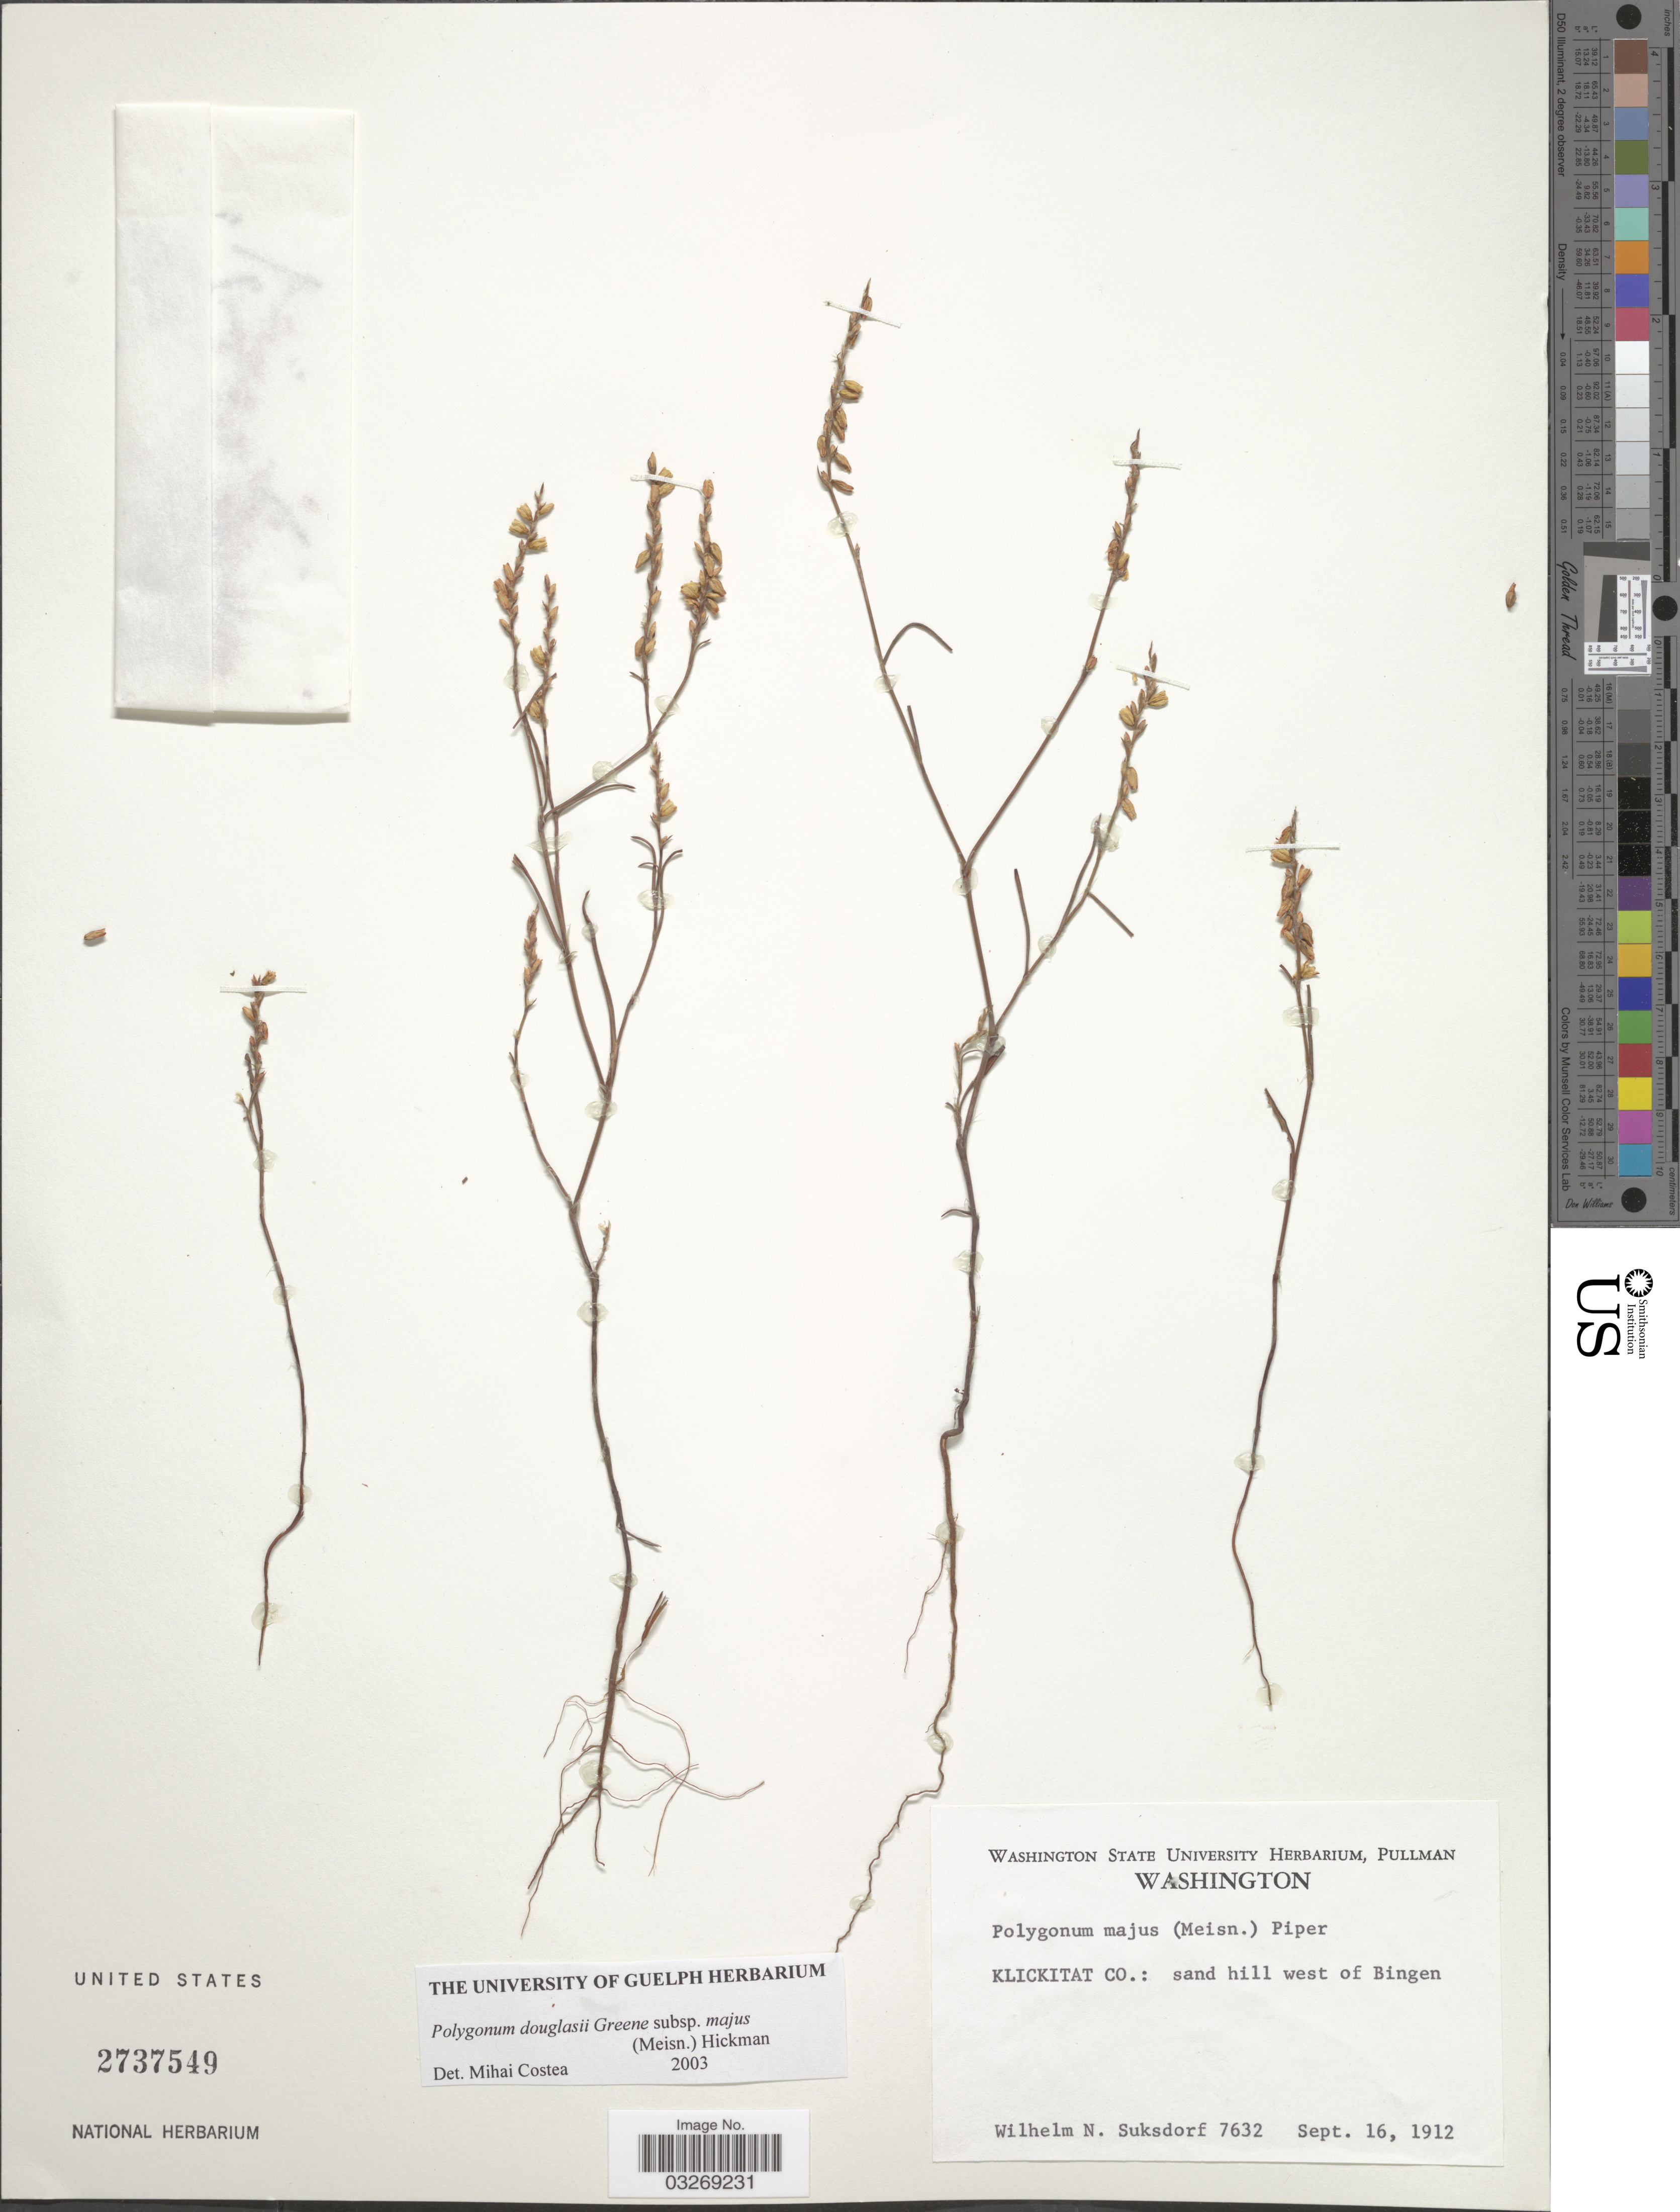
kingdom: Plantae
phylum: Tracheophyta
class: Magnoliopsida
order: Caryophyllales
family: Polygonaceae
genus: Polygonum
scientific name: Polygonum douglasii subsp. majus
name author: (Meisn.) Hickman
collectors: W. N. Suksdorf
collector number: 7632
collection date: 1912-09-16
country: United States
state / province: Washington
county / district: Klickitat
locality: Klickitat Co.: sand hill west of Bingen.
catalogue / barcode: US 2737549